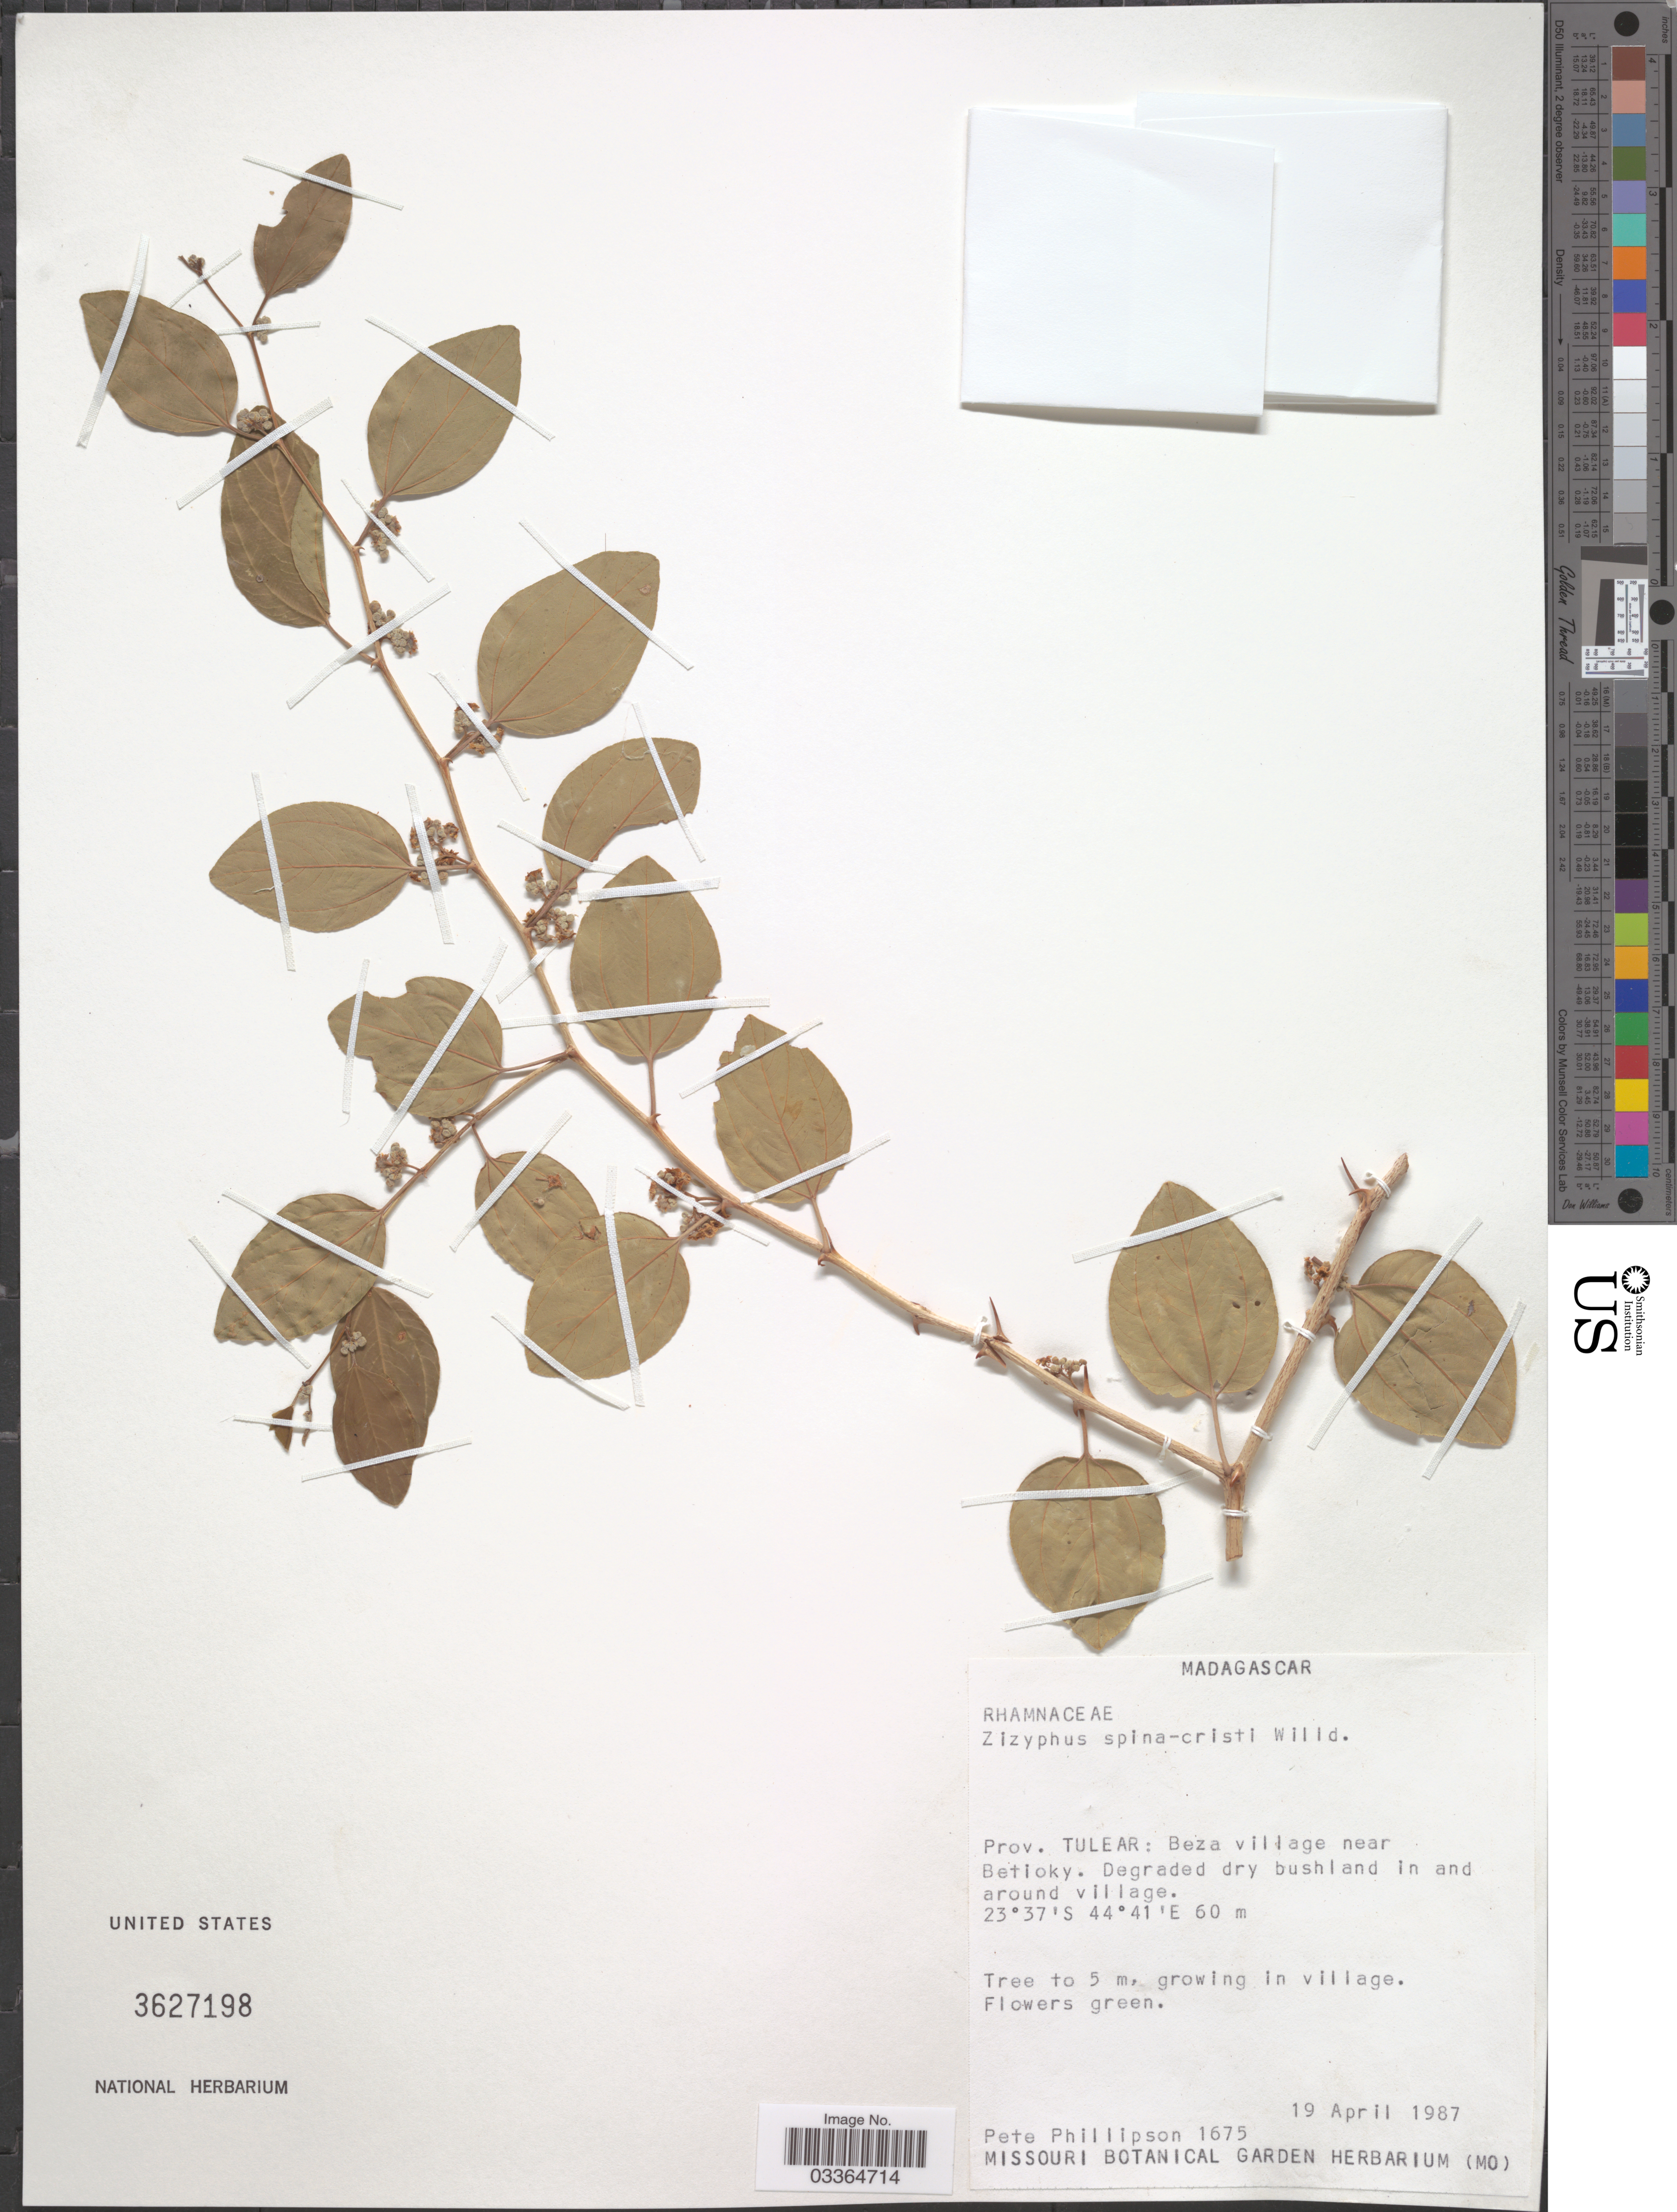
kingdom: Plantae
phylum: Tracheophyta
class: Magnoliopsida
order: Rosales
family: Rhamnaceae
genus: Ziziphus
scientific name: Ziziphus spina-christi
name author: (L.) Willd.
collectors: P. B. Phillipson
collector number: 1675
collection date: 1987-04-19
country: Madagascar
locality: Prov. Tulear: Beza village near Betioky.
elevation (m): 60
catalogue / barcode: US 3627198